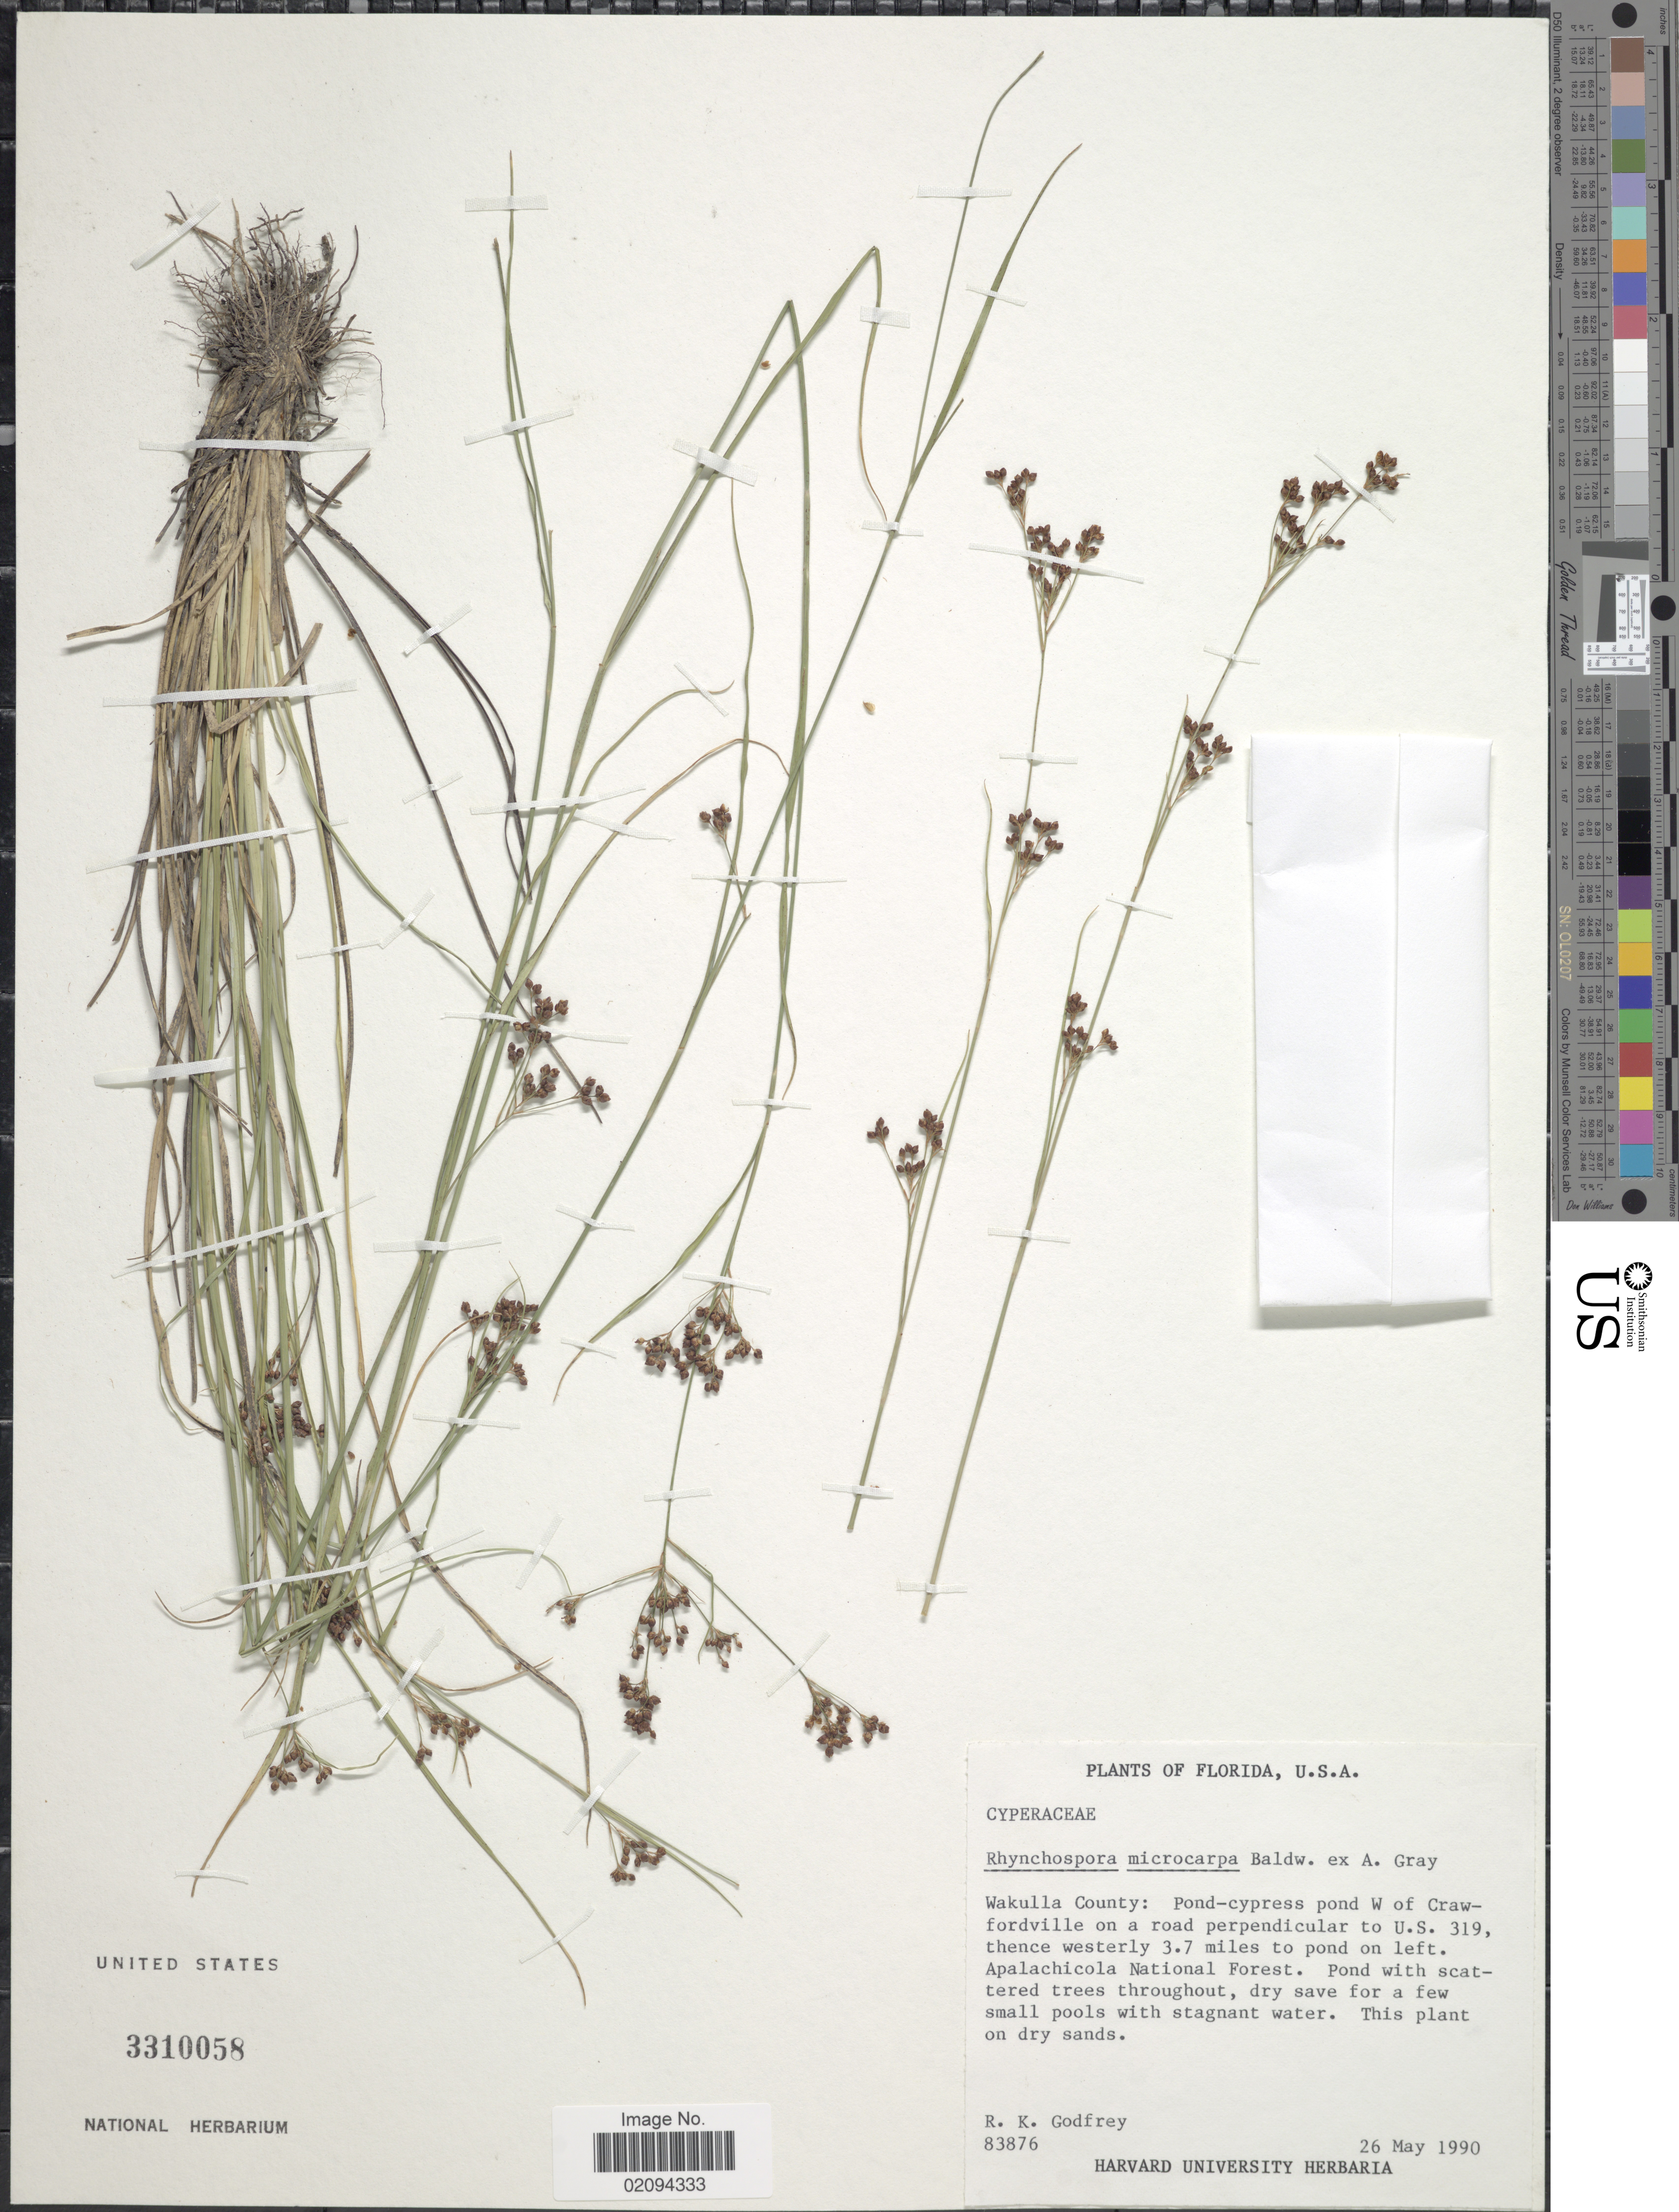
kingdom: Plantae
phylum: Tracheophyta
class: Liliopsida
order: Poales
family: Cyperaceae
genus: Rhynchospora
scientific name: Rhynchospora microcarpa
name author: Baldwin ex A. Gray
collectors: R. K. Godfrey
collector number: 83876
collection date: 1990-05-26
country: United States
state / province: Florida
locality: Wakulla County: Pond-cypress pond W of Crawfordville on a road perpendicular to U.S. 319, thence westerly 3.7 miles to pond on left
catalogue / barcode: US 3310058